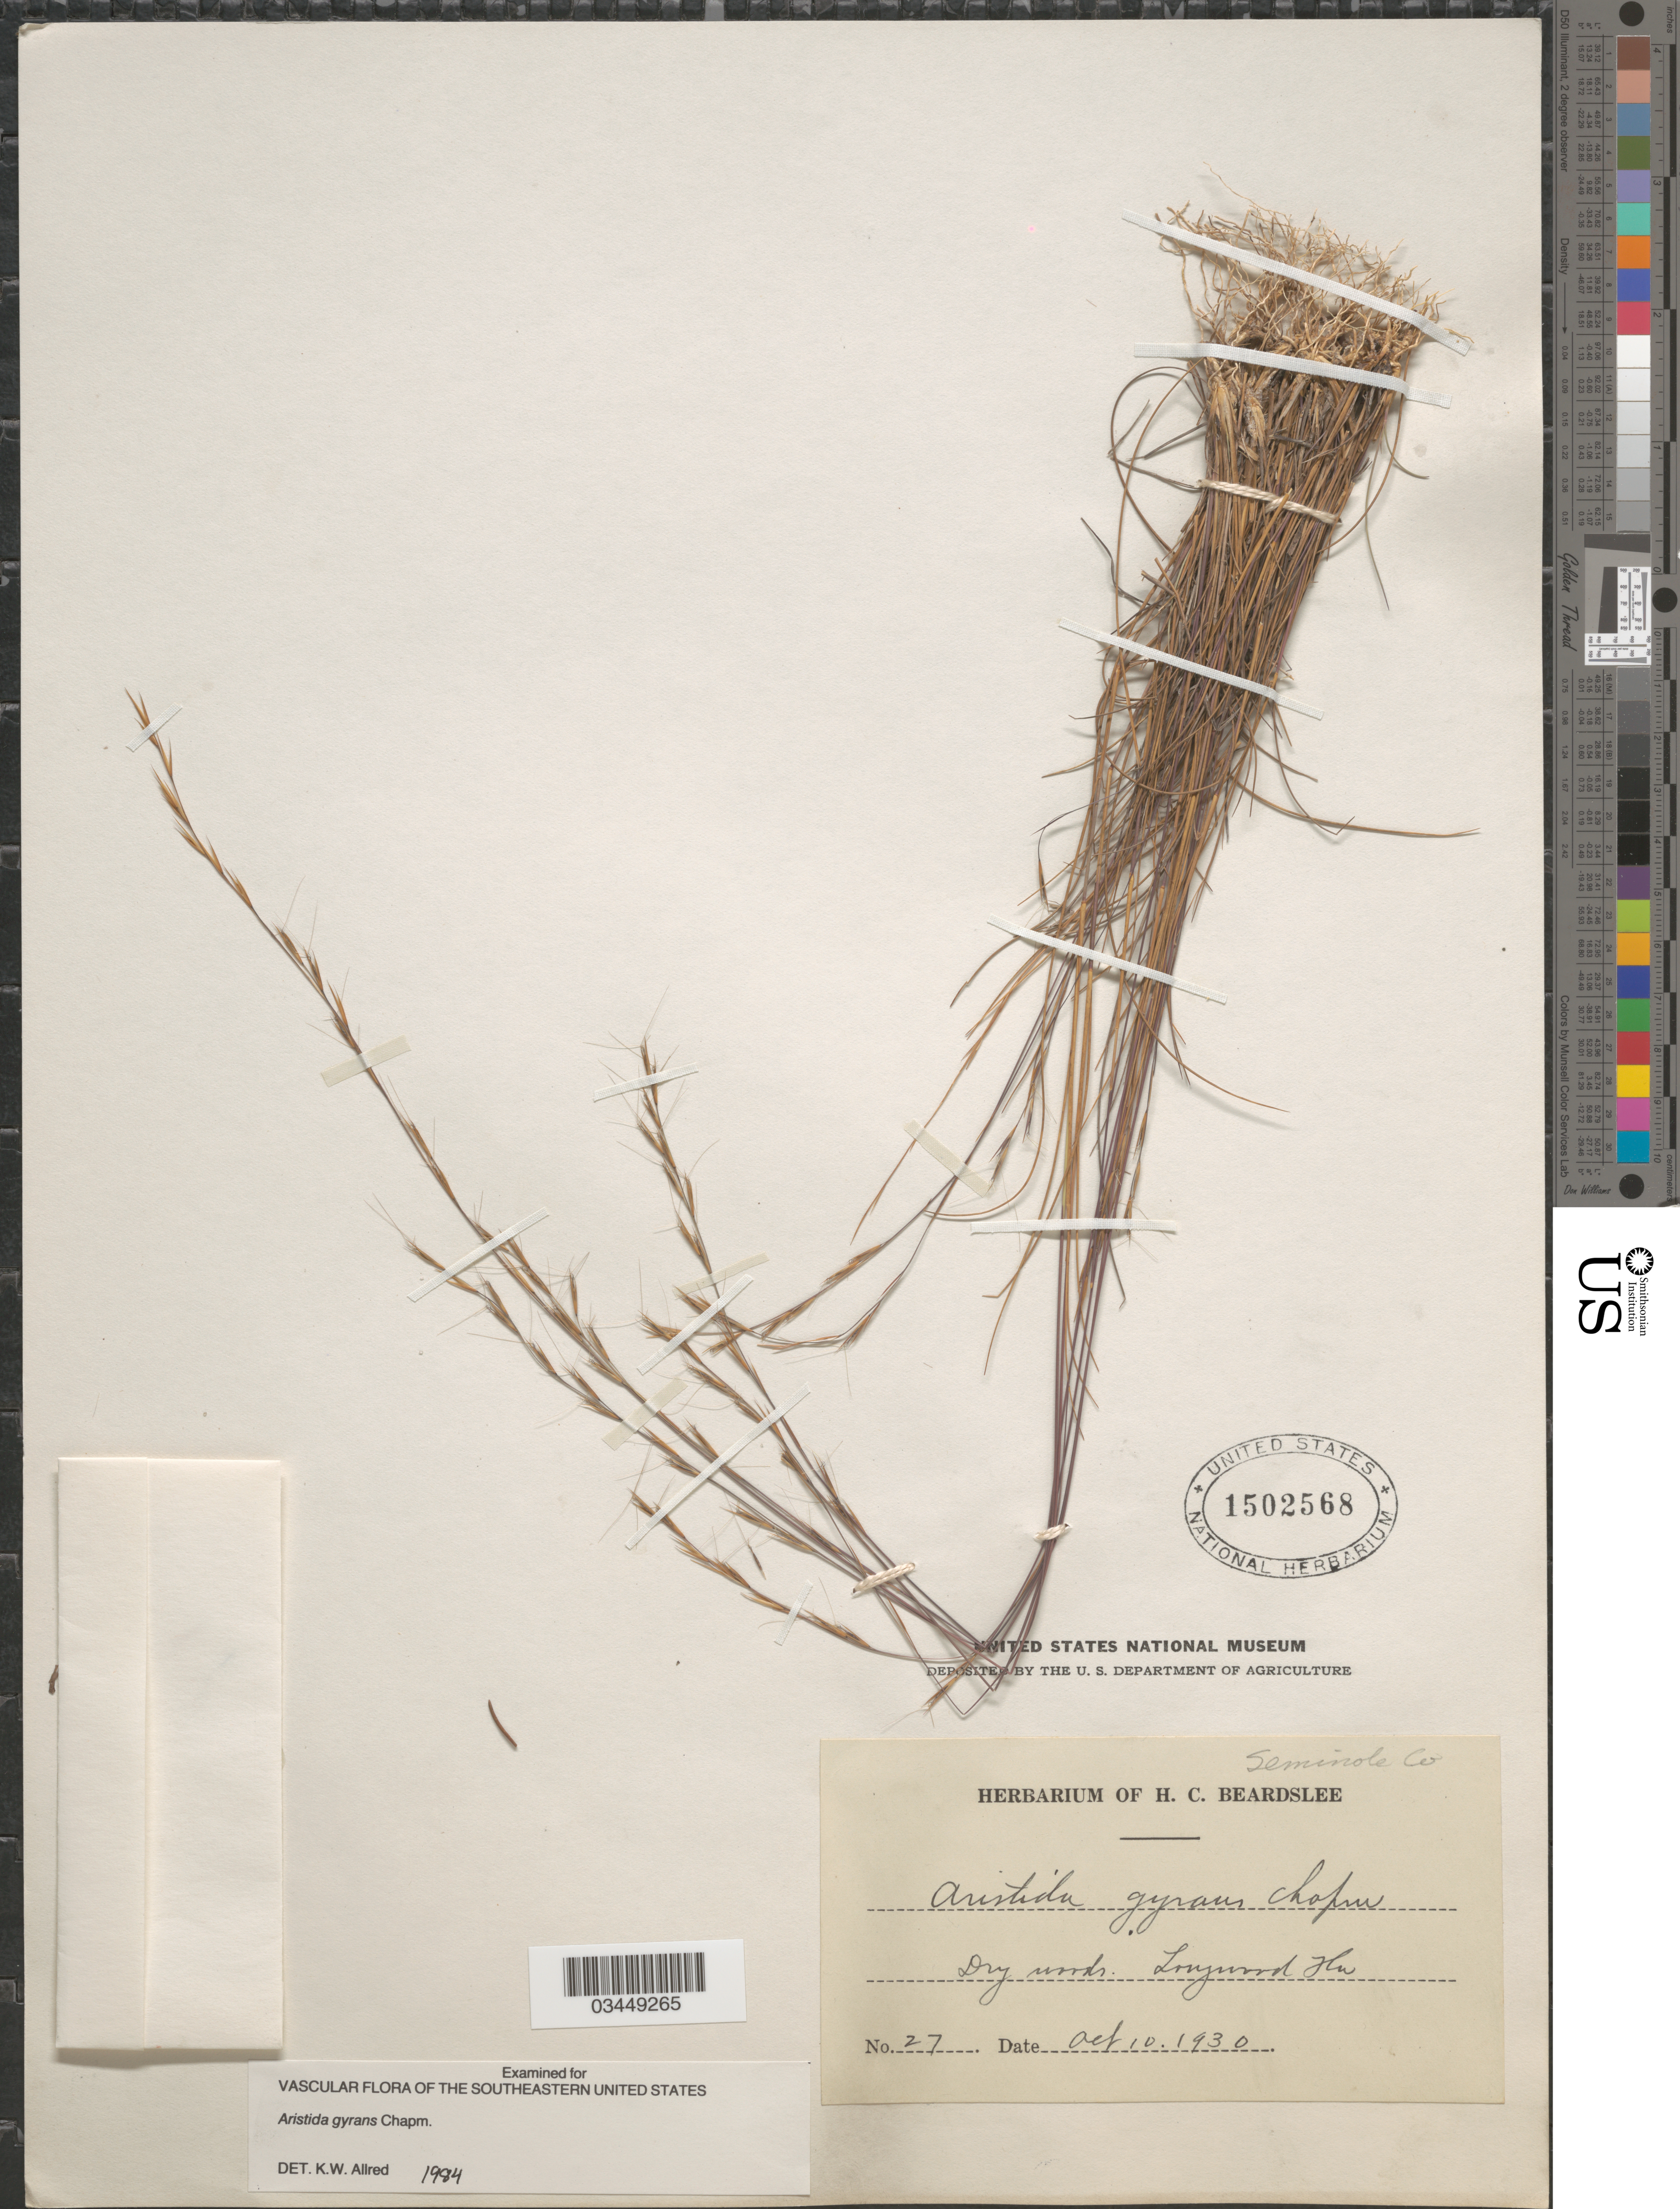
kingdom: Plantae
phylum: Tracheophyta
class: Liliopsida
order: Poales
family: Poaceae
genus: Aristida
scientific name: Aristida gyrans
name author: Chapm.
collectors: ex herb. H. C. Beardslee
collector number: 27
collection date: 1930-10-10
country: United States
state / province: Florida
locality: Seminole Co. Dry woods. Longwood.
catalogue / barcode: US 1502568